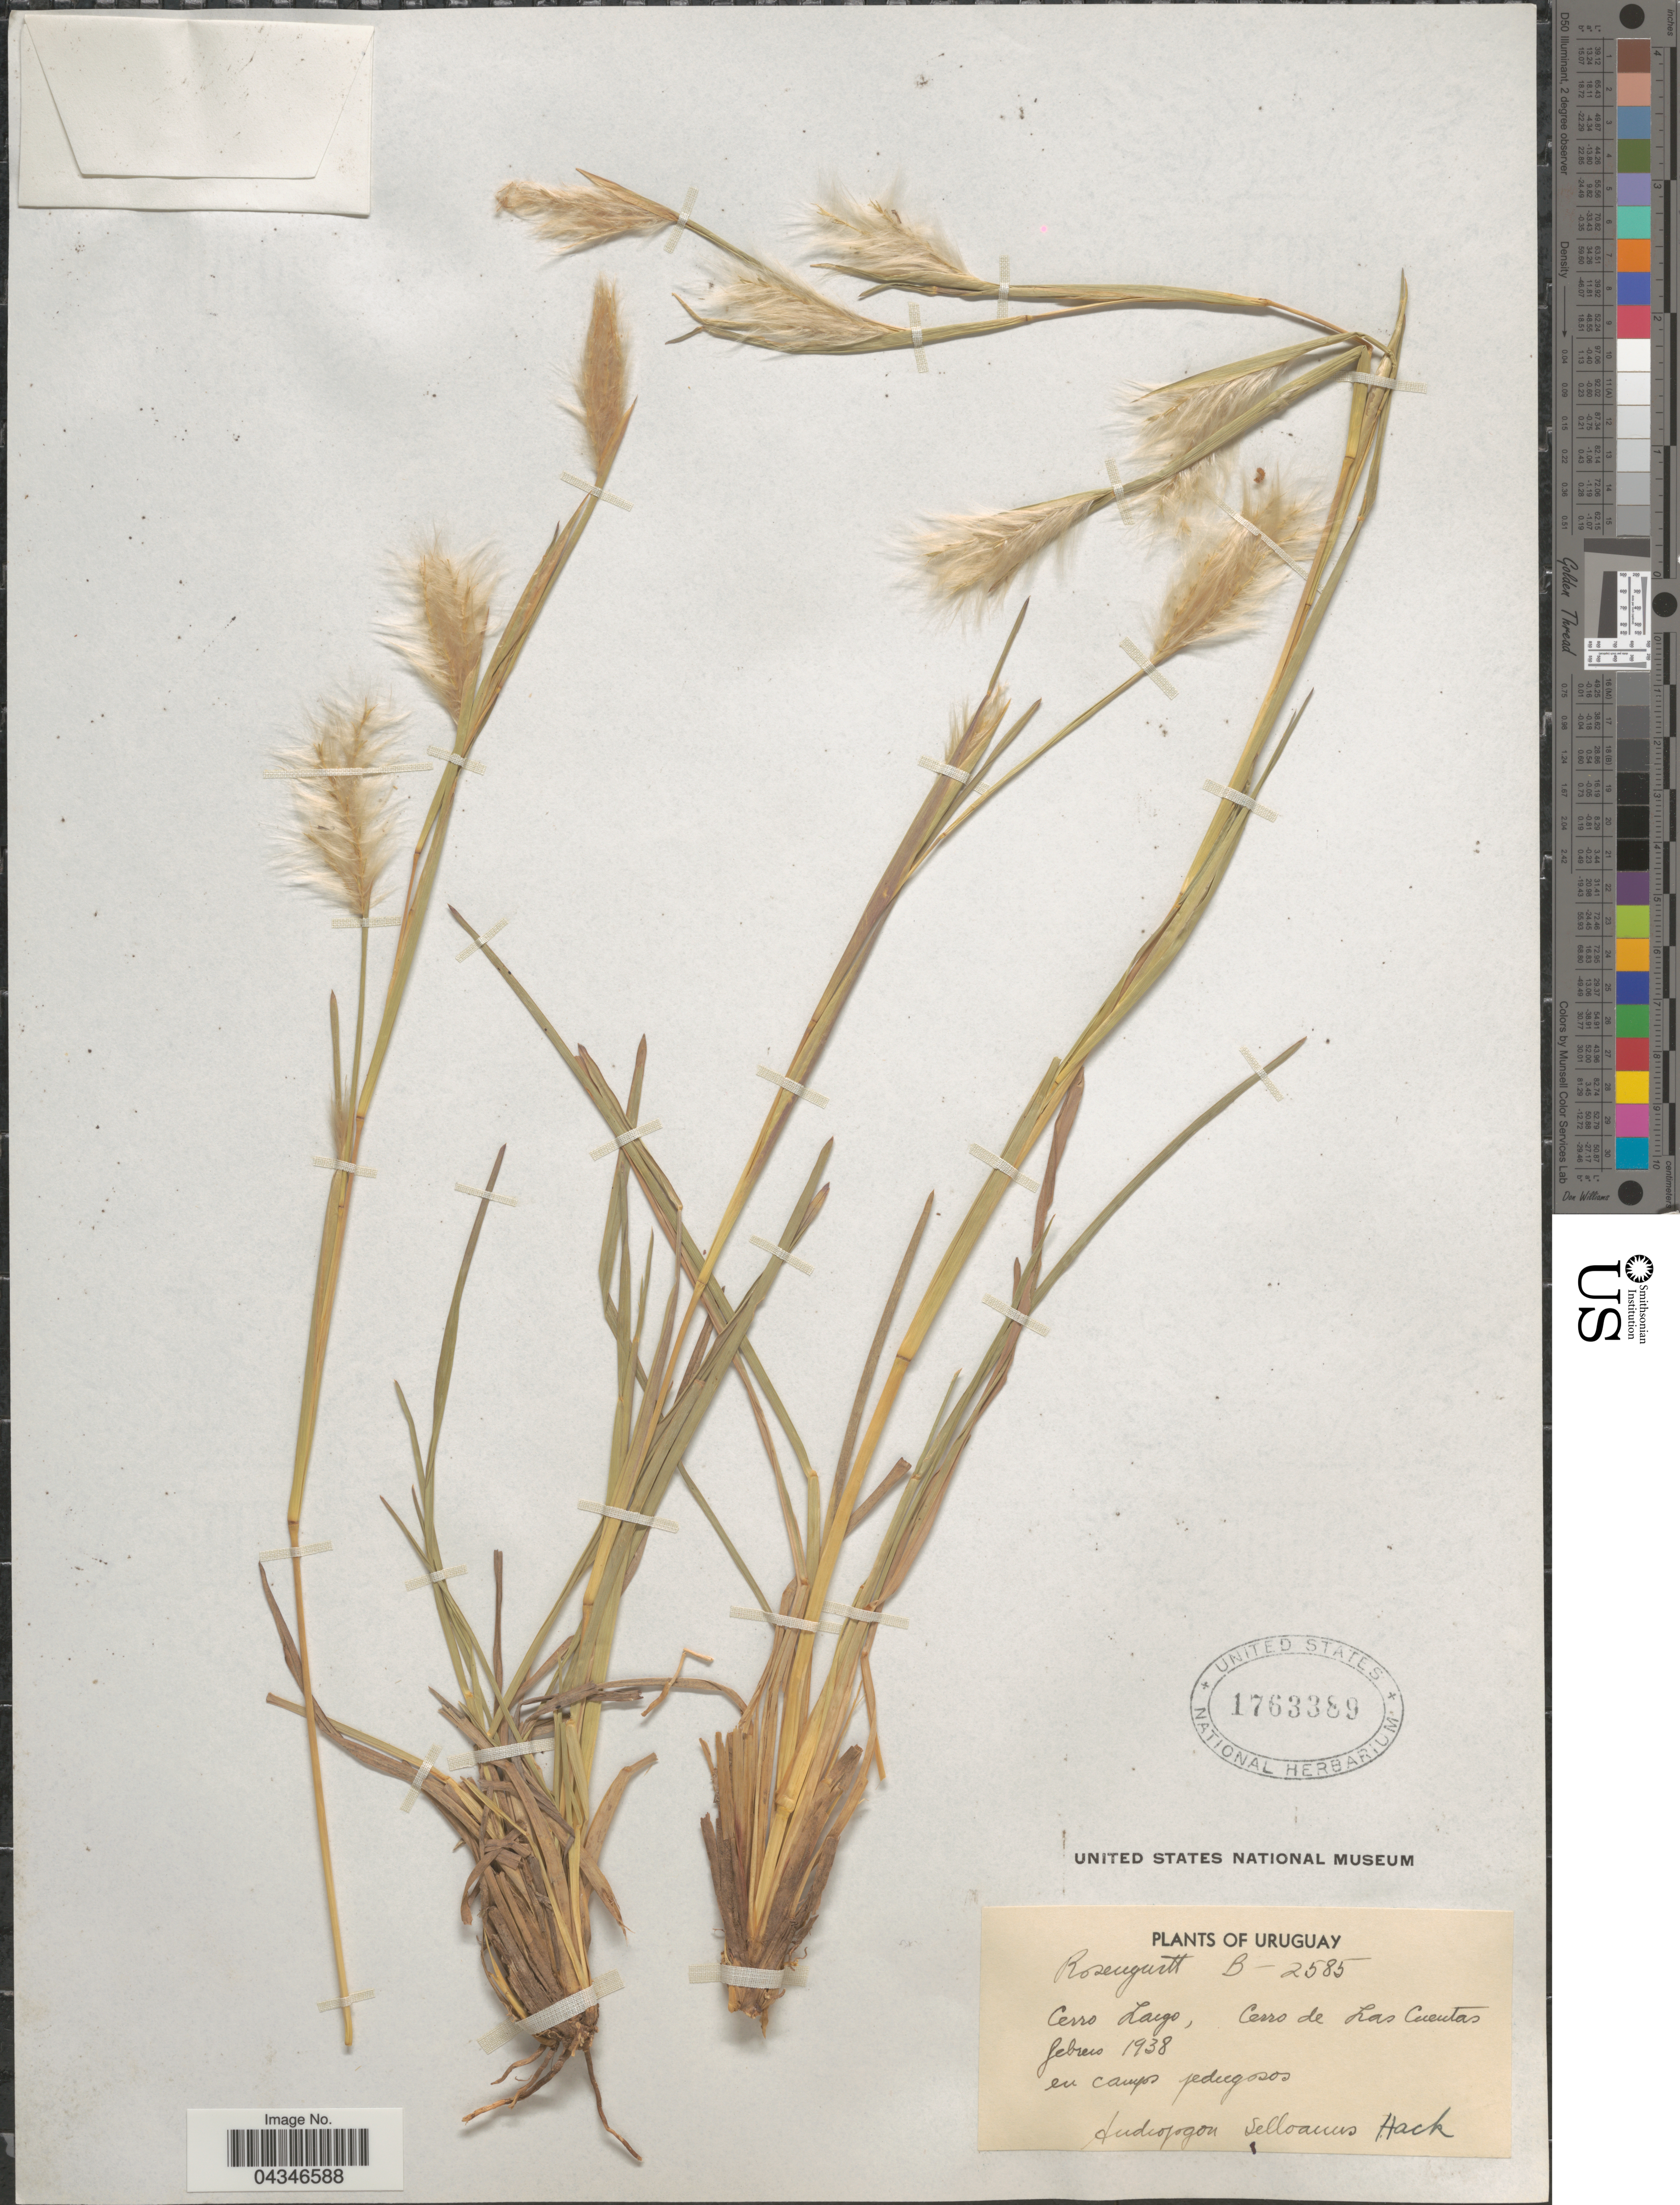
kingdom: Plantae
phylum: Tracheophyta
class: Liliopsida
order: Poales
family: Poaceae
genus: Andropogon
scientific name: Andropogon selloanus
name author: (Hack.) Hack.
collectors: Rosengurtt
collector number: B-2585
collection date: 1938-02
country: Uruguay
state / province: Cerro Largo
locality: Cerro de Las Cuentas.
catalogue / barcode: US 1763389